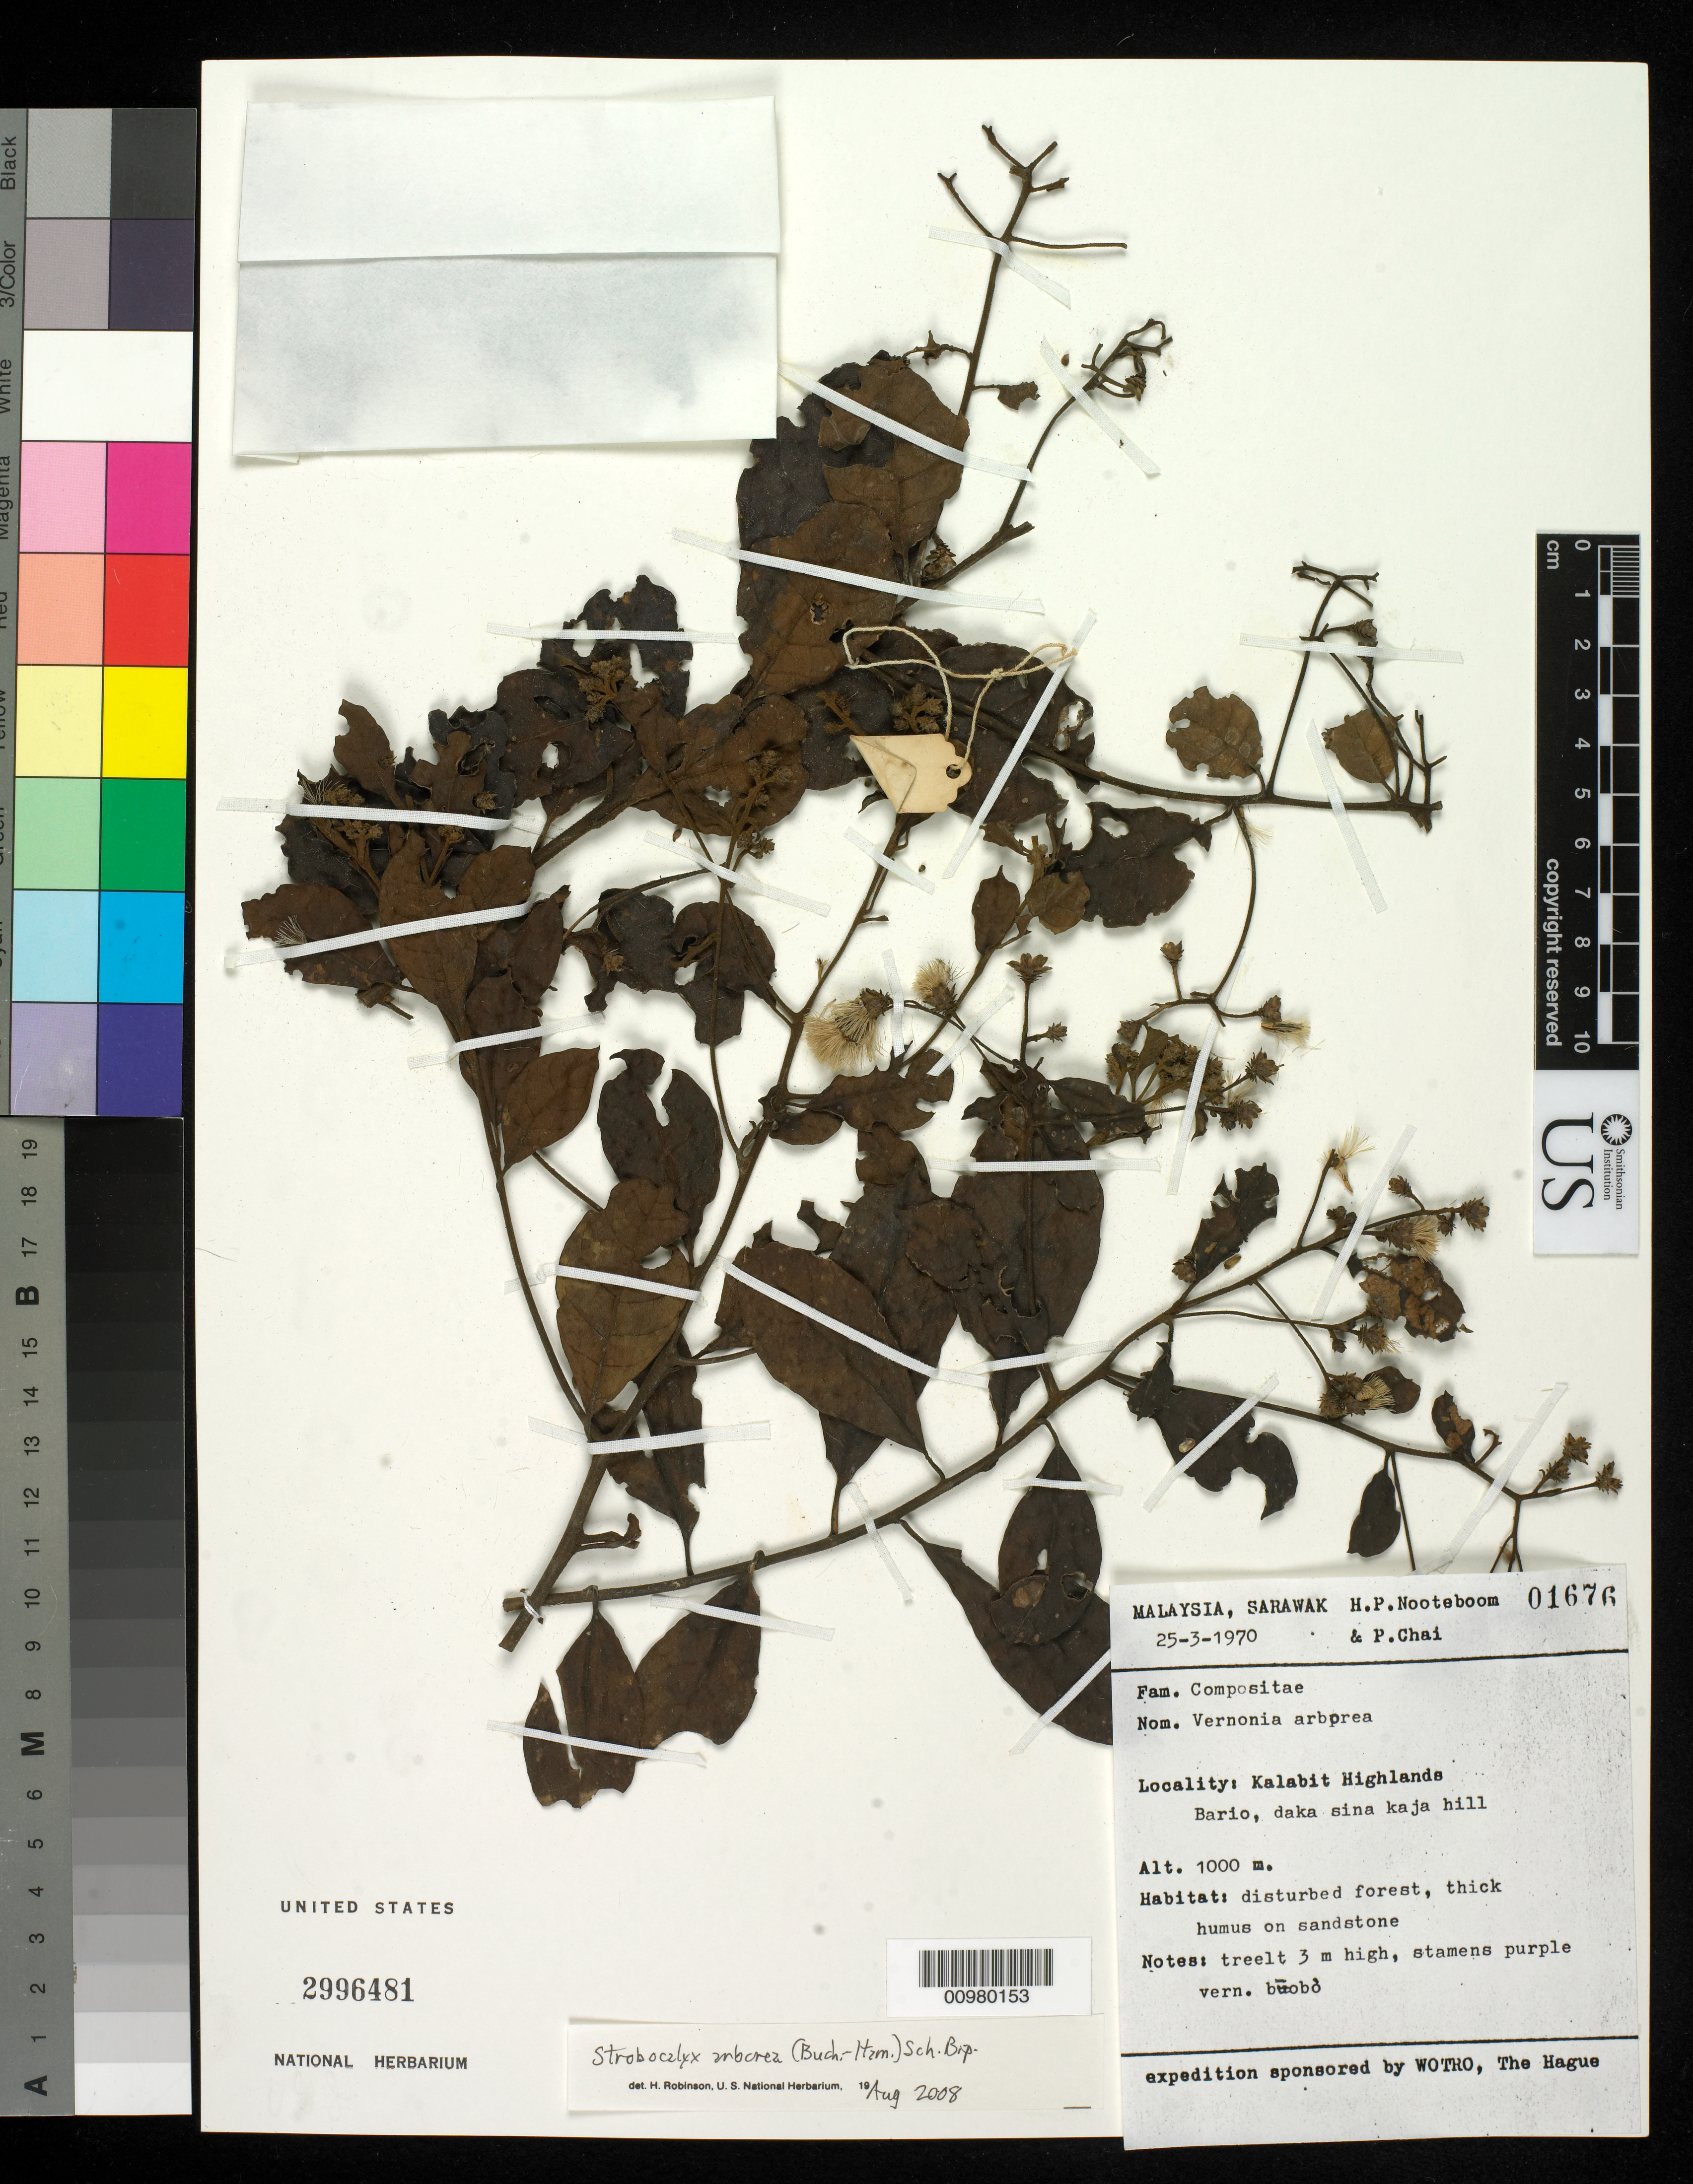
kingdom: Plantae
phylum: Tracheophyta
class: Magnoliopsida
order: Asterales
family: Asteraceae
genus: Strobocalyx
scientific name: Strobocalyx arborea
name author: (Buch.-Ham.) Sch. Bip.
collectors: H. P. Nooteboom & P. Chai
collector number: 01676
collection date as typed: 25 Mar 1970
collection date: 1970-03-25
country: Malaysia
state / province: Sarawak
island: Borneo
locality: Kalabit Highlands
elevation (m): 1000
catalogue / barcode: US 2996481